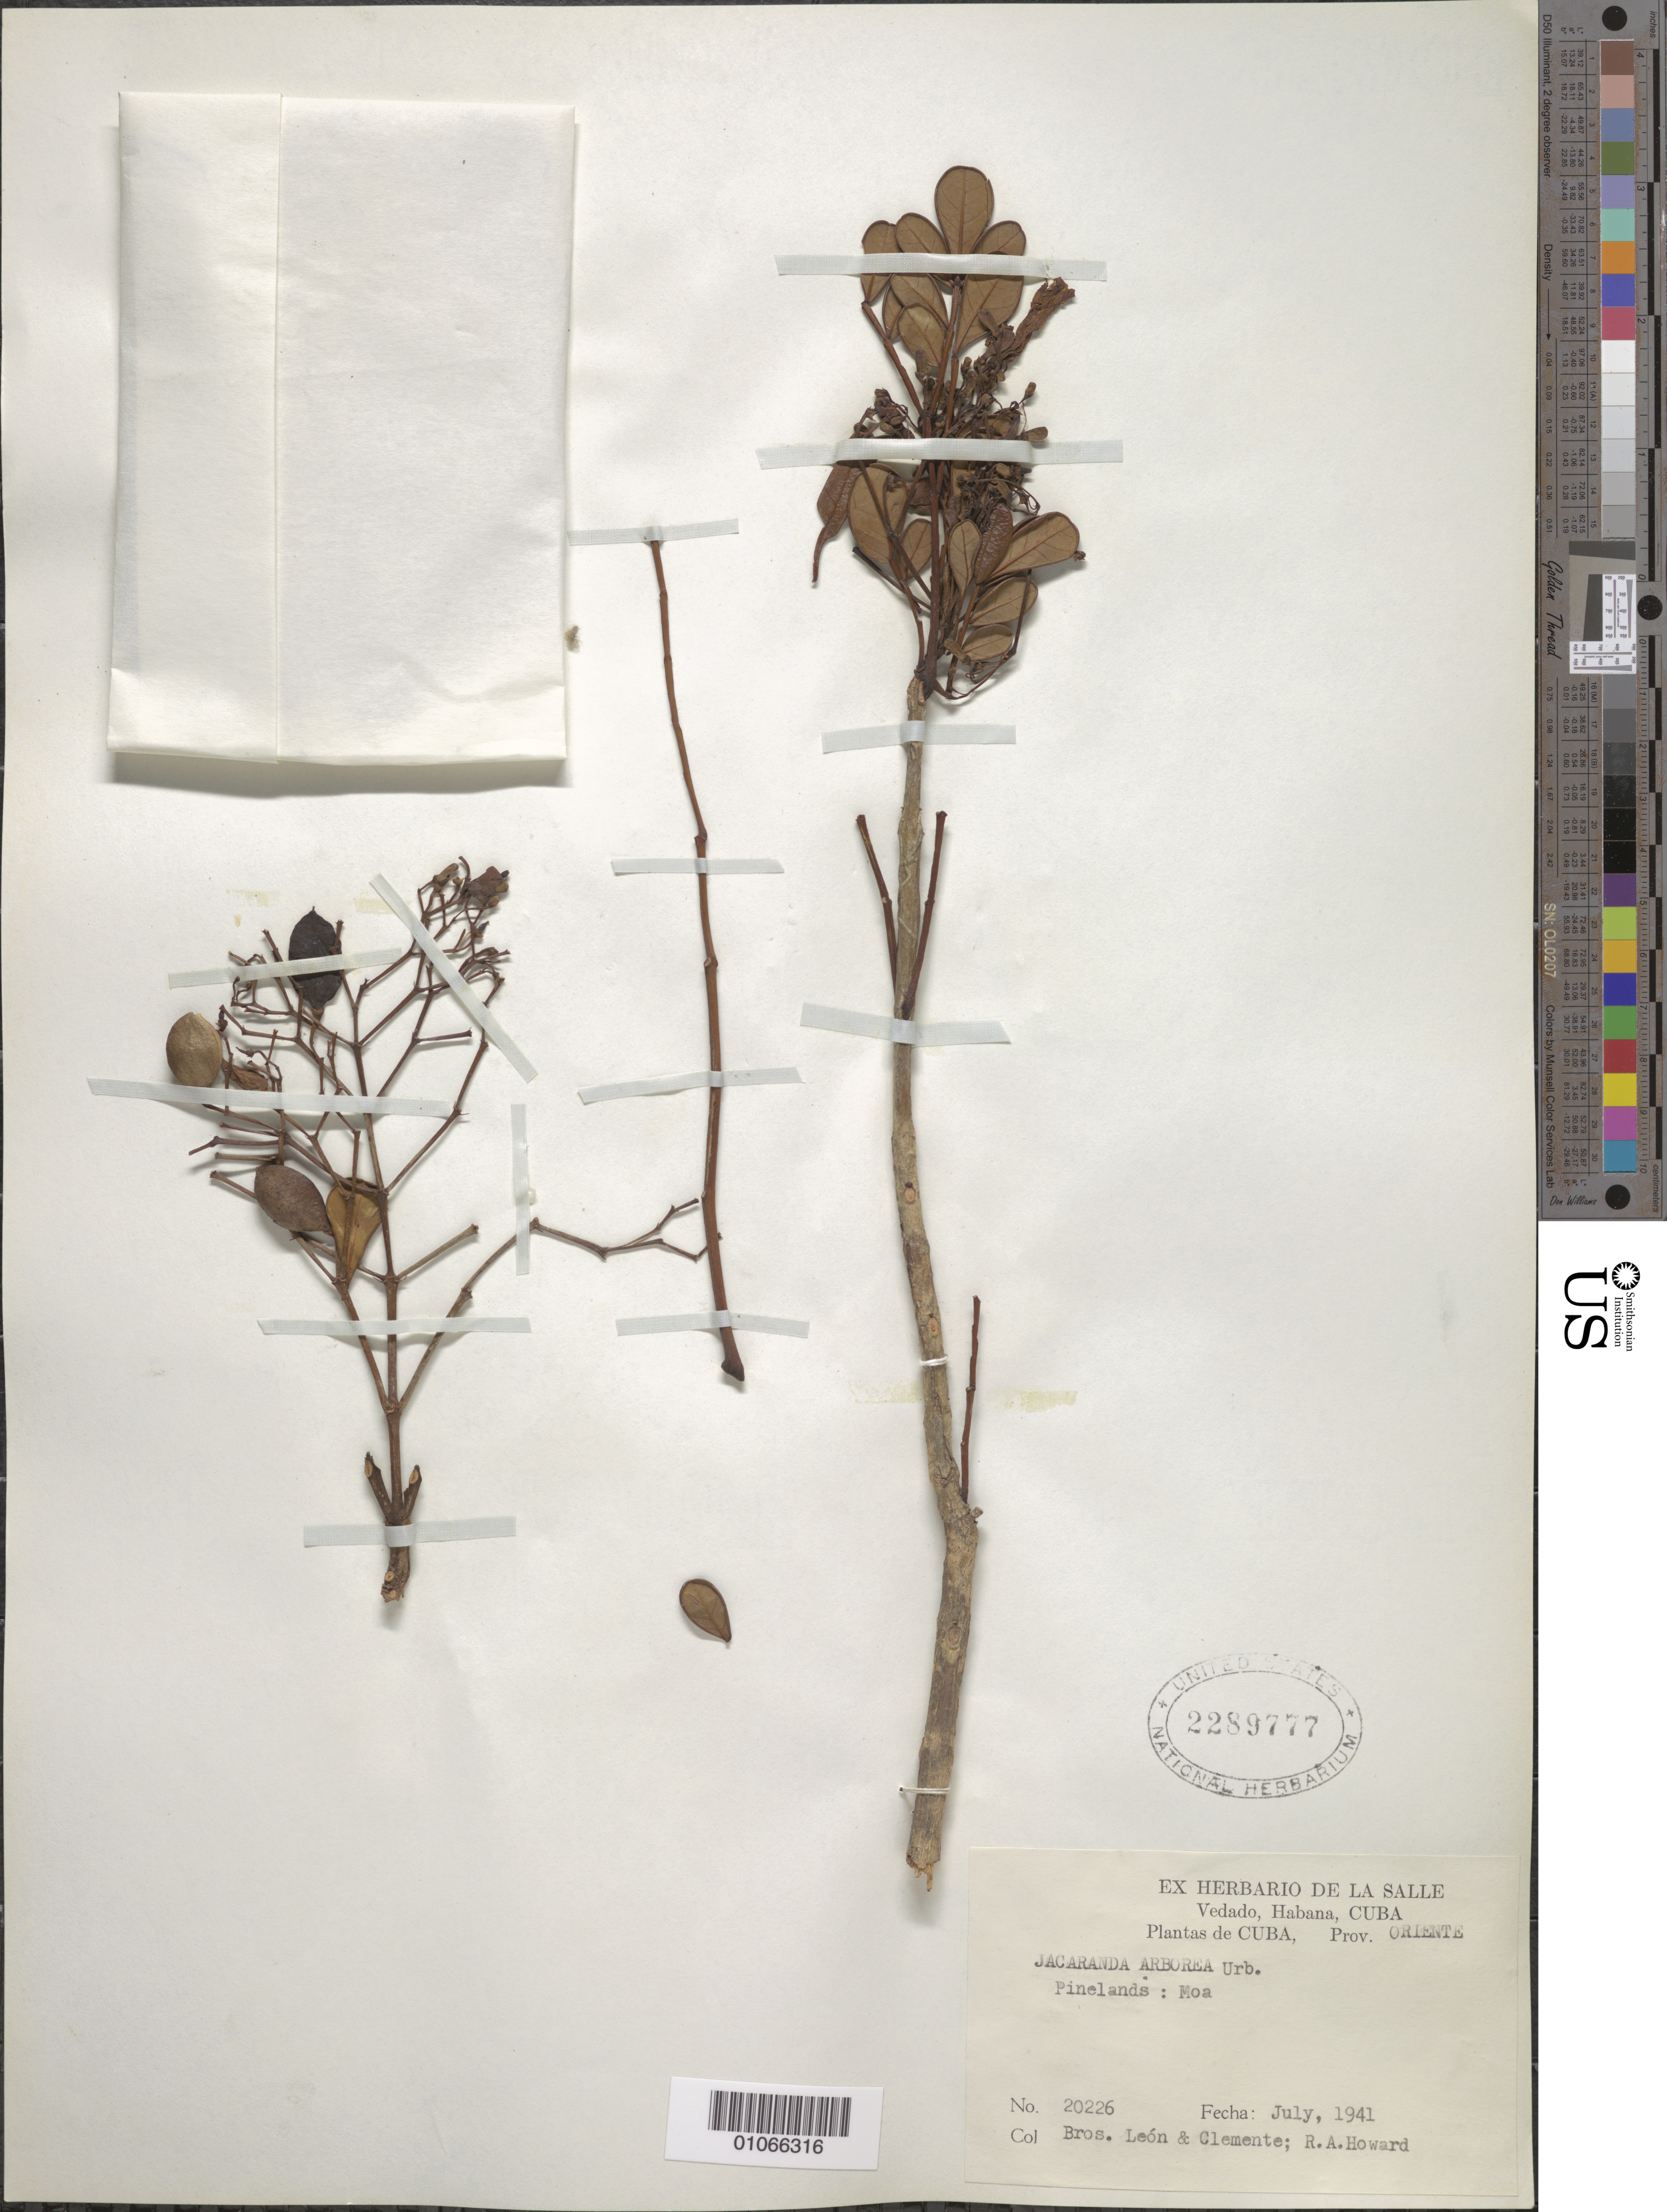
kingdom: Plantae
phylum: Tracheophyta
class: Magnoliopsida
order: Lamiales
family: Bignoniaceae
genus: Jacaranda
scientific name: Jacaranda arborea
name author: Urb.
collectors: Bro. León, Bro. Clemente & R. A. Howard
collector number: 20226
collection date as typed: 01 Jul 1941 to 31 Jul 1941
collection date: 1941-07-01/1941-07-31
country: Cuba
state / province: Holguín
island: Cuba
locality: Pinelands: Moa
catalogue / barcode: US 2289777